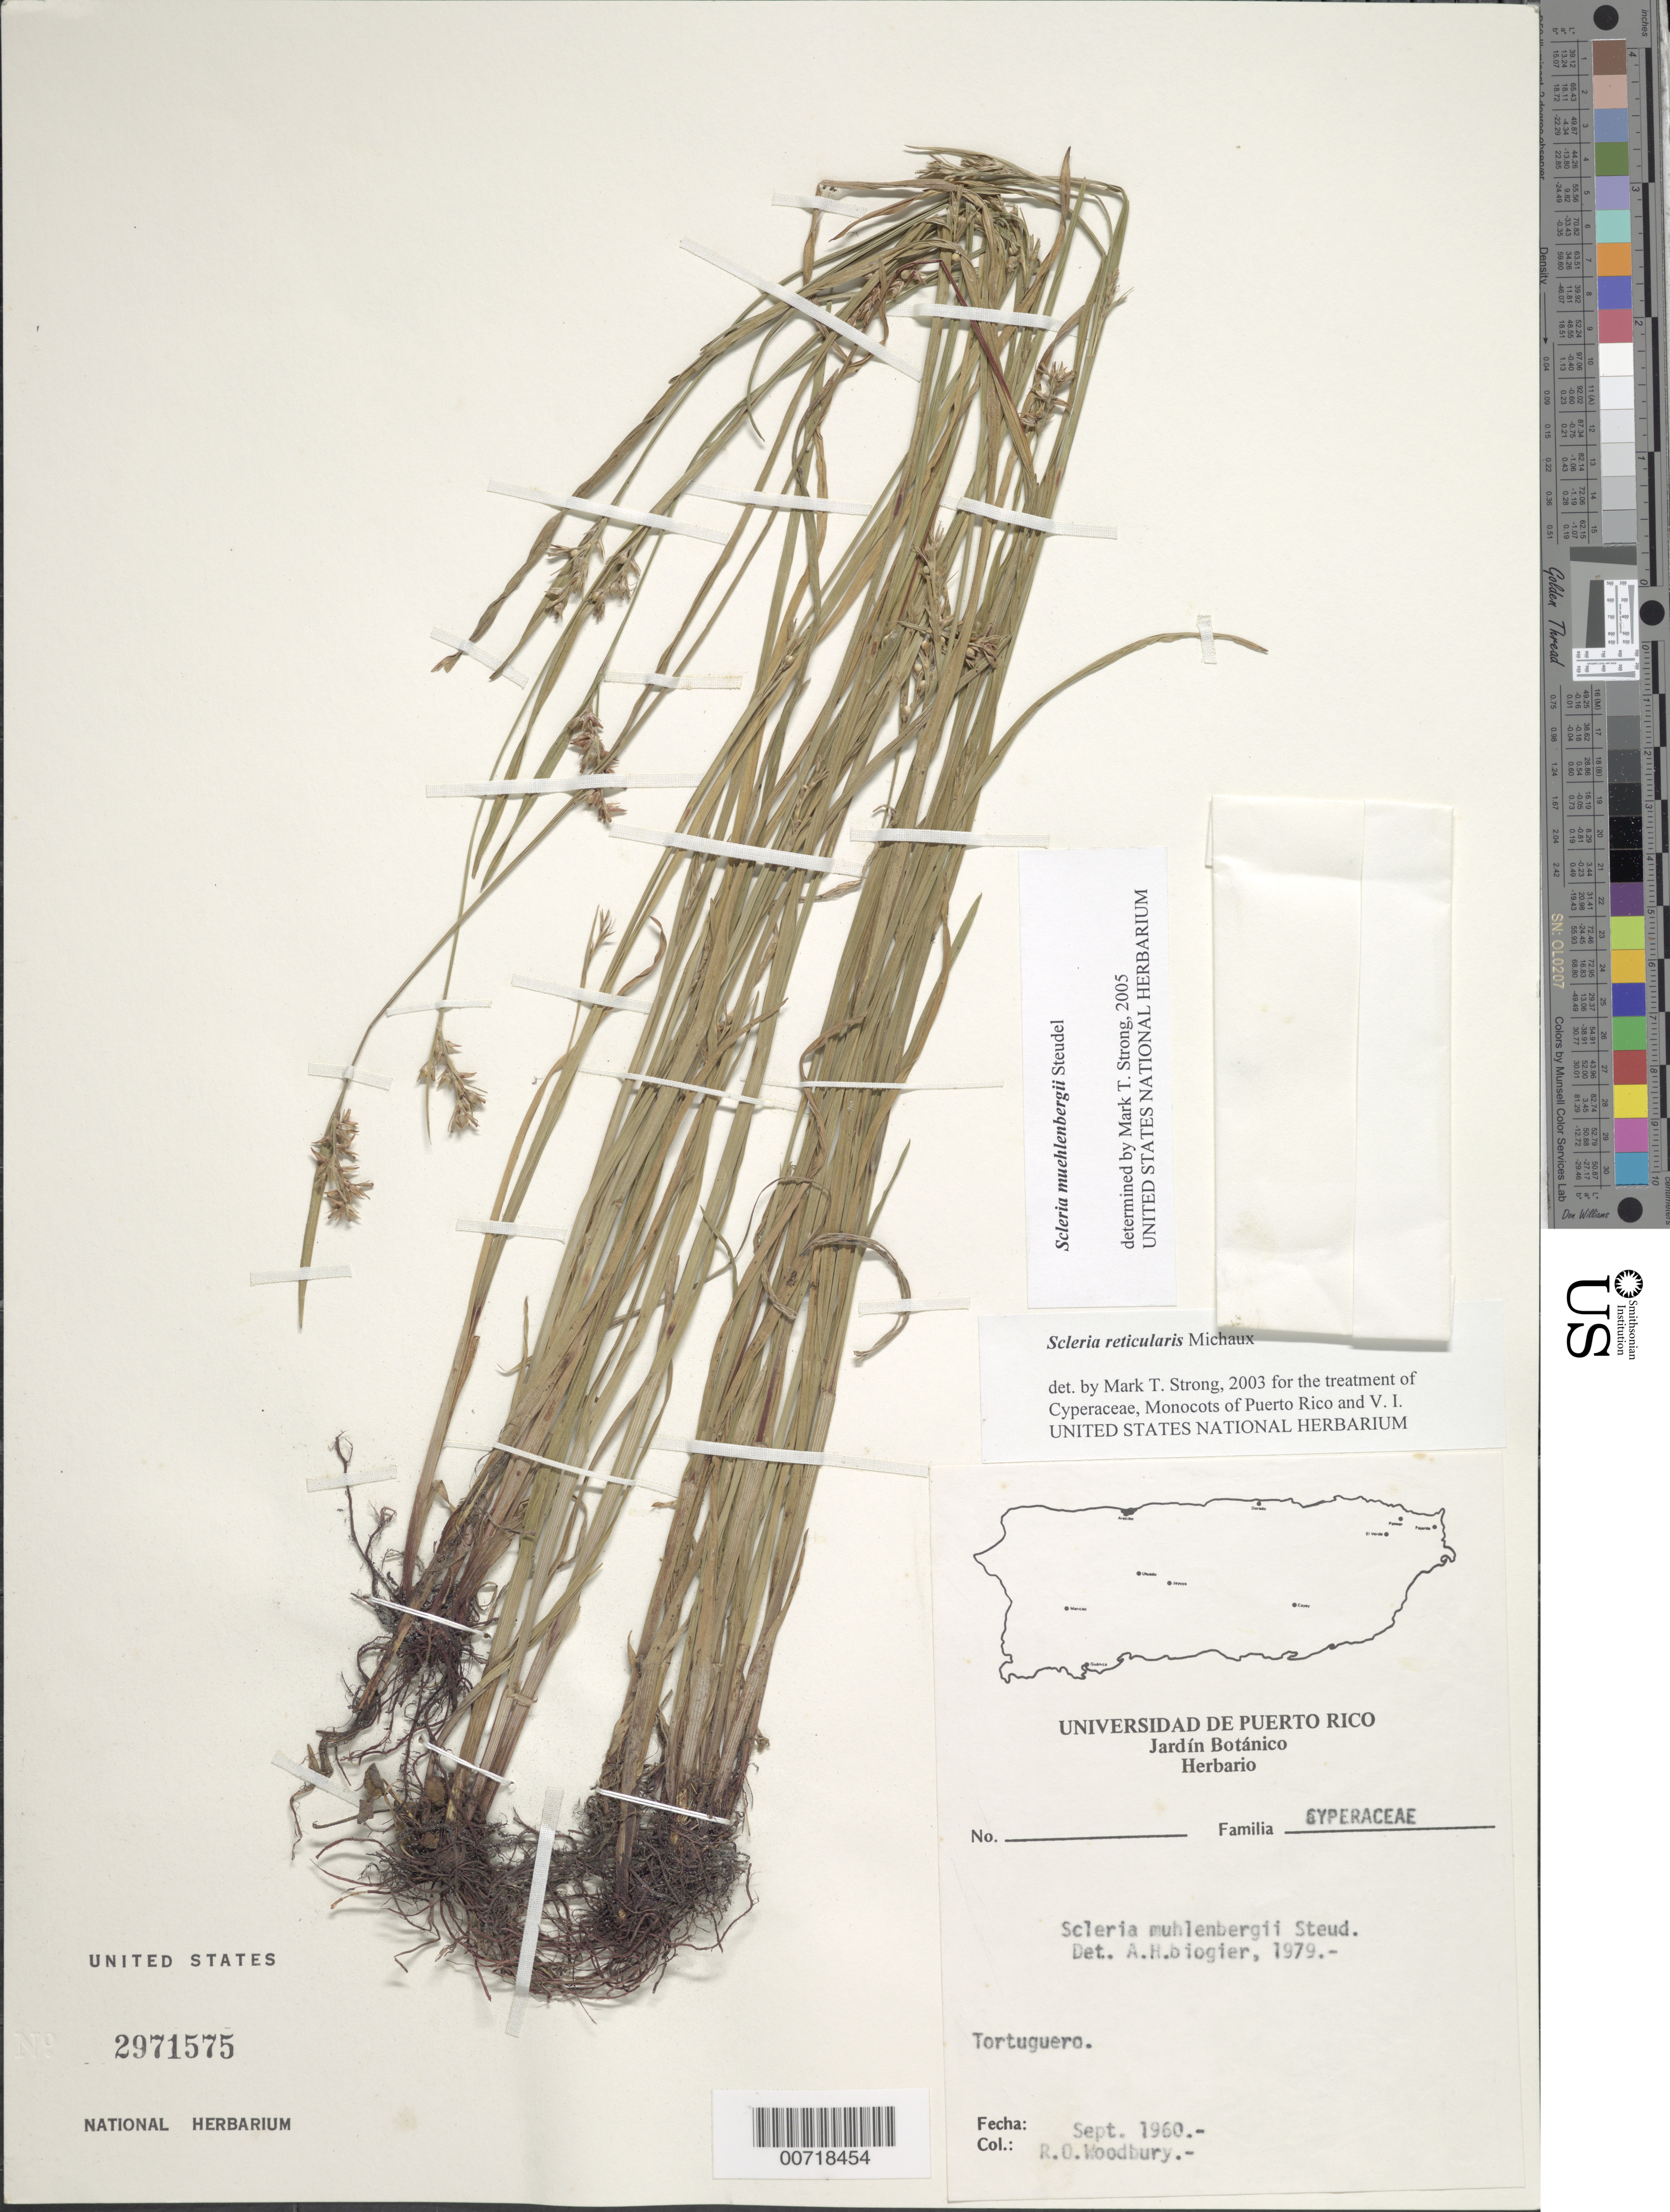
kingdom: Plantae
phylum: Tracheophyta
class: Liliopsida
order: Poales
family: Cyperaceae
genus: Scleria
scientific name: Scleria muehlenbergii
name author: Steud.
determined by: Strong, Mark T., (BOT), Smithsonian Institution - National Museum of Natural History (UNITED STATES)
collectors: R. O. Woodbury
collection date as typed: Sep 1960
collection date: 1960-09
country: Puerto Rico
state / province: Manatí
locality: Laguna Tortuguero.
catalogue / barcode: US 2971575